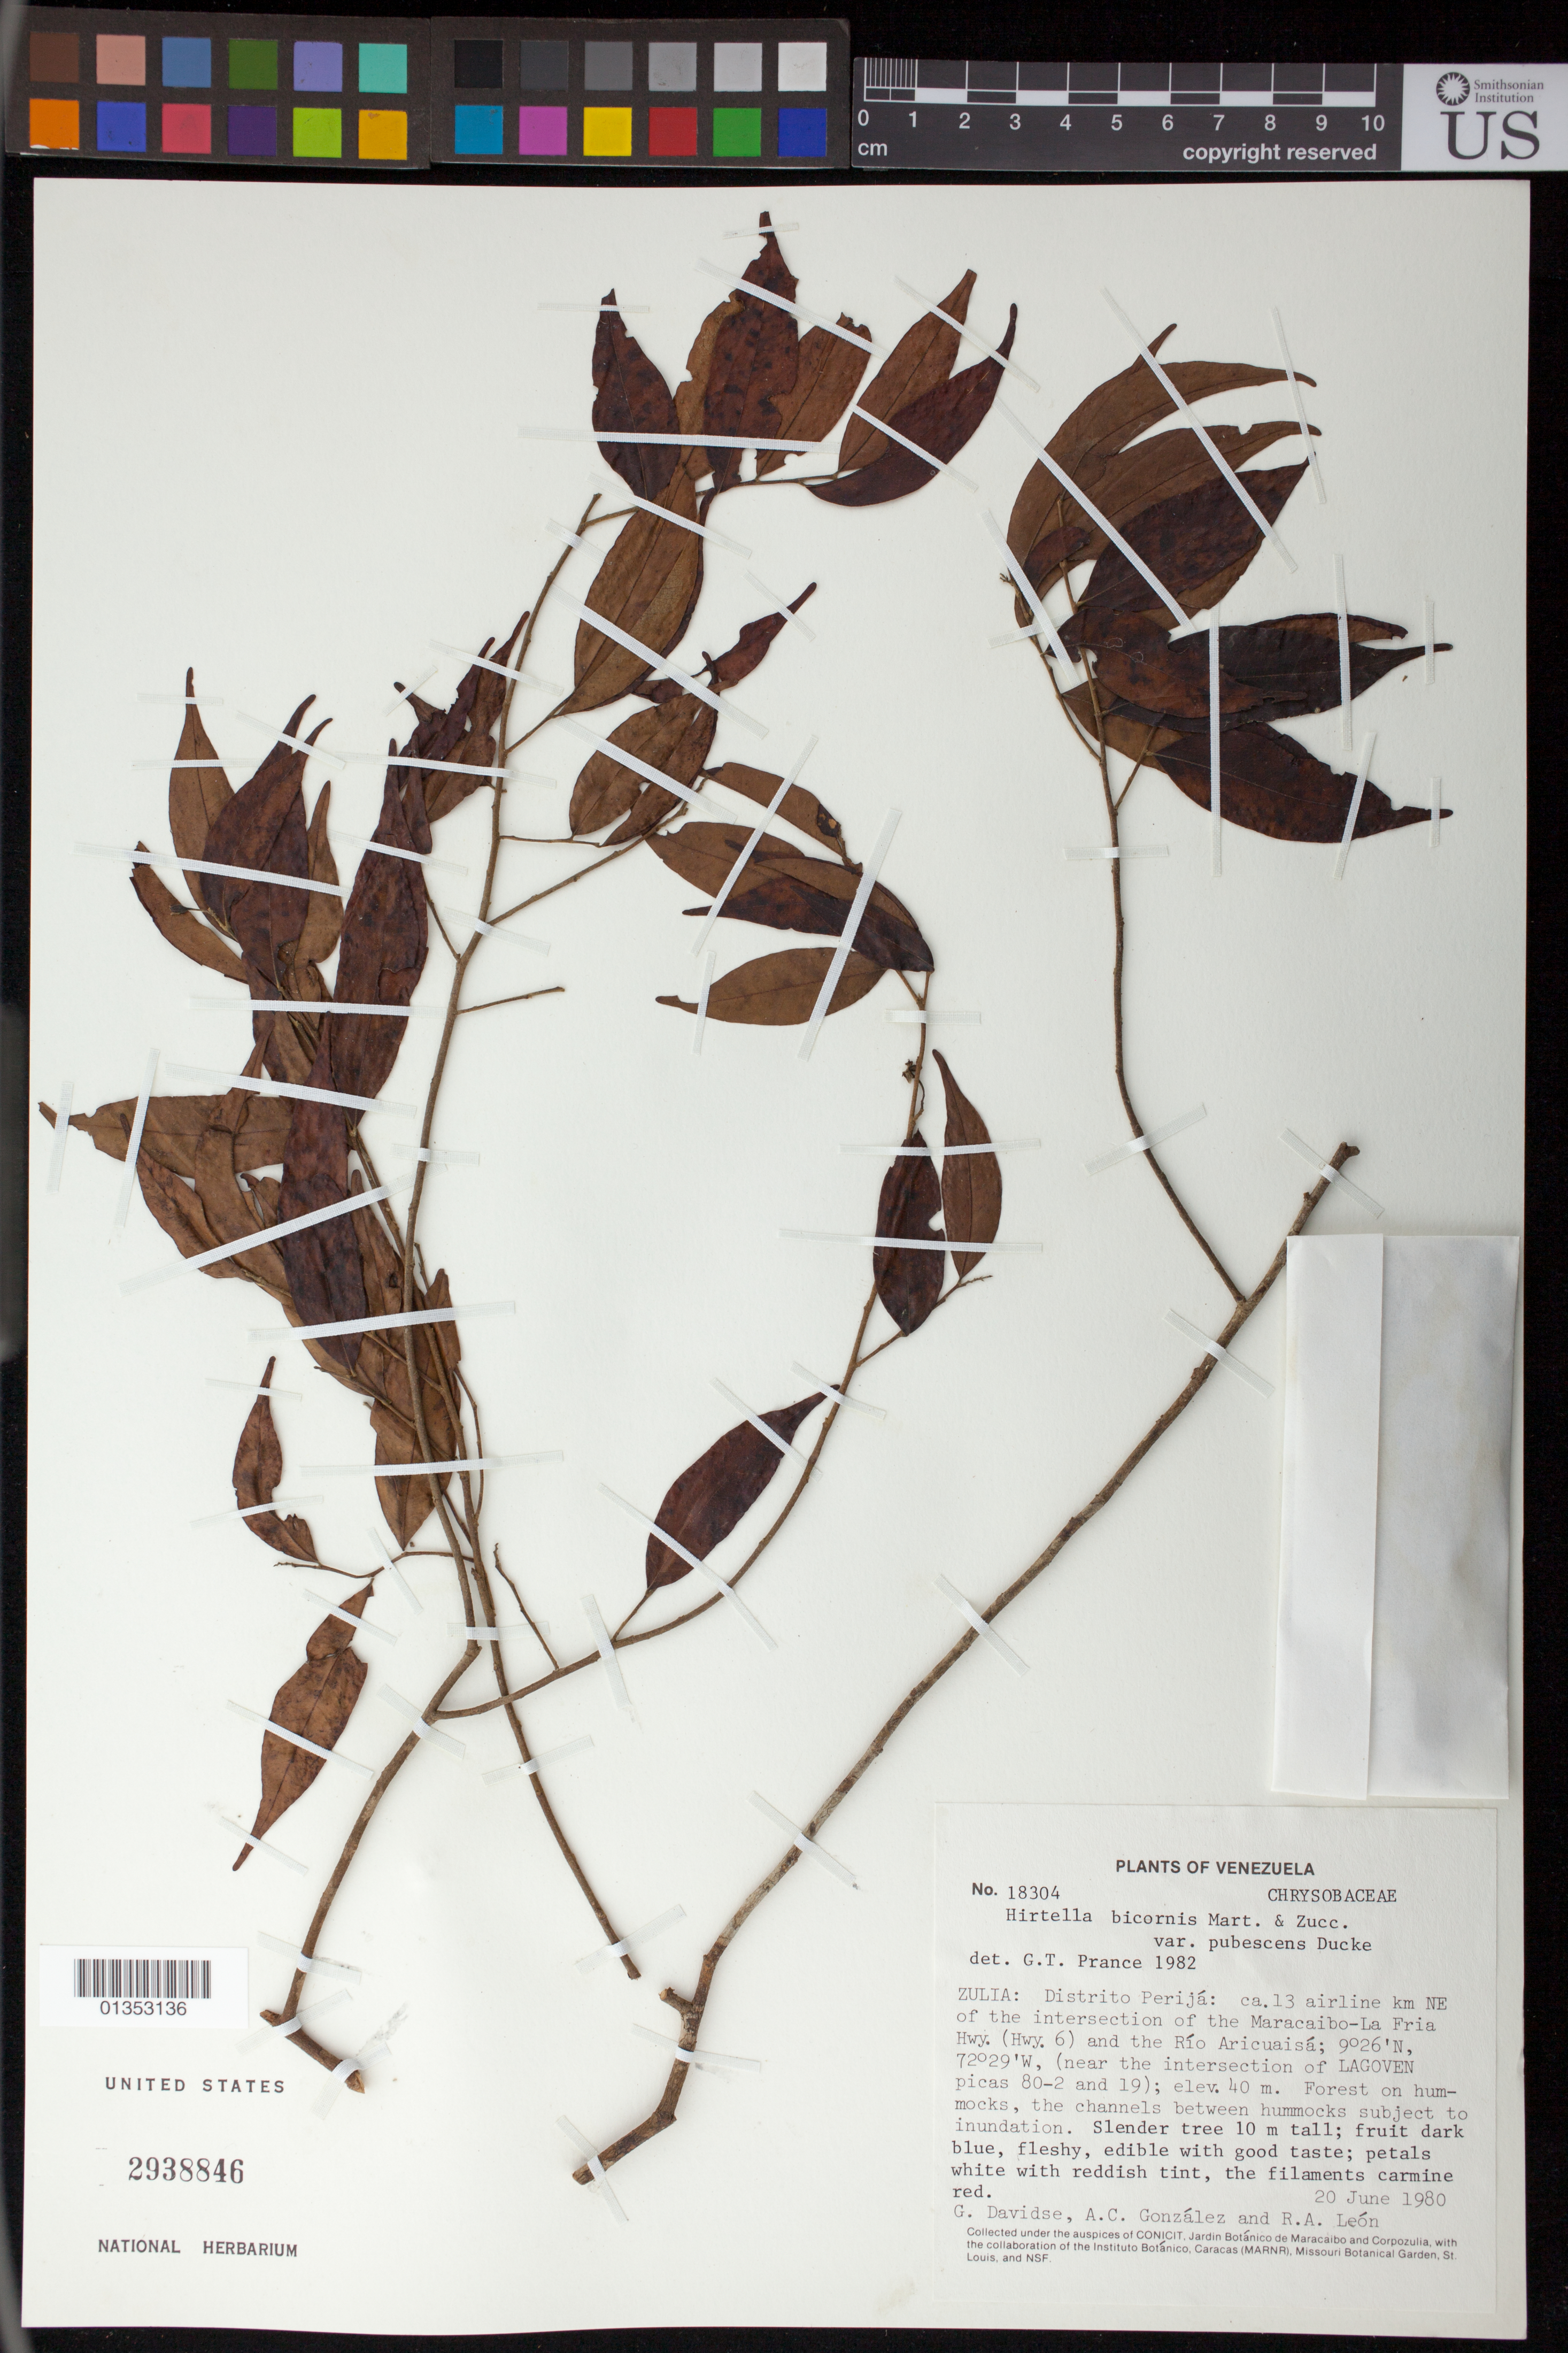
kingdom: Plantae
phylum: Tracheophyta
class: Magnoliopsida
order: Malpighiales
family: Chrysobalanaceae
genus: Hirtella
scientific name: Hirtella bicornis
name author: Mart. & Zucc.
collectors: G. Davidse, A. C. González & R. A. León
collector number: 18304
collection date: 1980-06-20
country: Venezuela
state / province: Zulia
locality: Distrito Perijá; ca 13 airline Km NE of the intersection of the Maracaibo-La Fria Hwy (Hwy 6) and the Río Aricuaisá. (Near the intersection of LGOVEN picas 80-2 and 19).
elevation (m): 40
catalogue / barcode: US 2938846